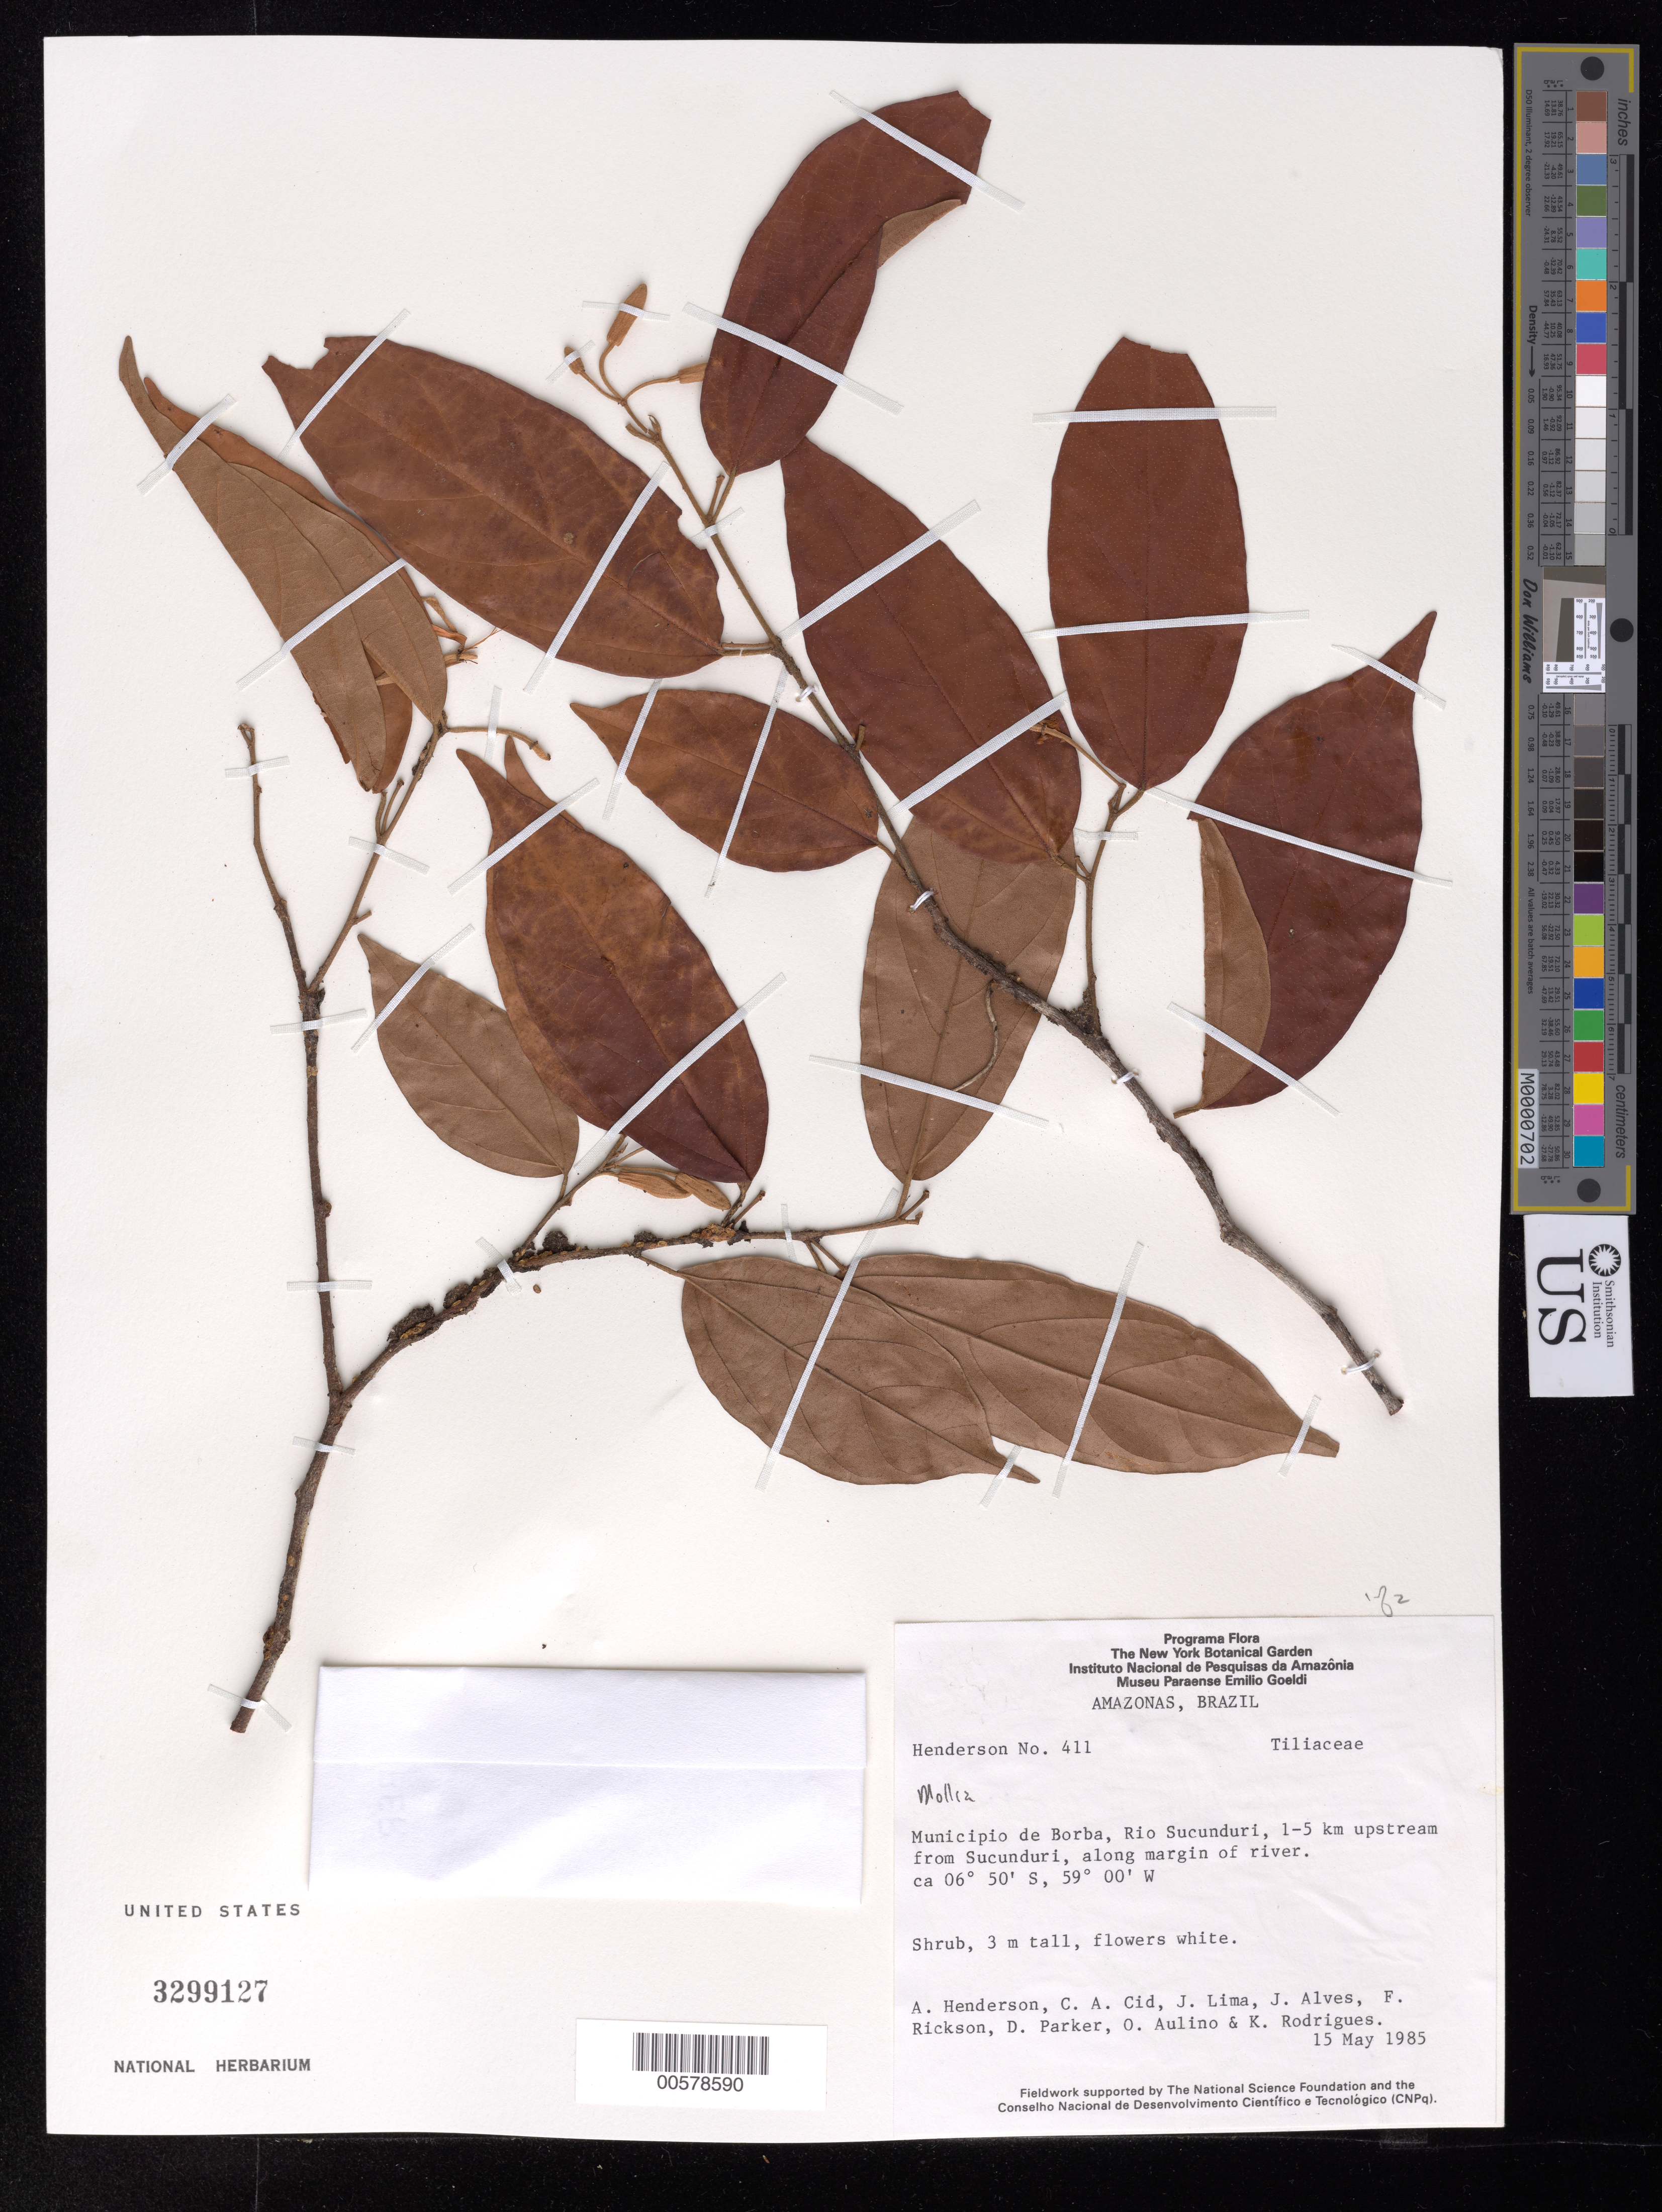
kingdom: Plantae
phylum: Tracheophyta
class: Magnoliopsida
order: Malvales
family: Malvaceae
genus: Mollia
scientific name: Mollia sphaerocarpa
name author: Gleason ex Record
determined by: Dorr, Laurence J., Curator (BOT), Smithsonian Institution - National Museum of Natural History (UNITED STATES)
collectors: A. J. Henderson, C. A. Cid Ferreira, J. Lima, J. Alves & F. R. Rickson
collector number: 411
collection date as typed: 15 May 1985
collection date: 1985-05-15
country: Brazil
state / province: Amazonas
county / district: Borba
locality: Rio Sucunduri, 1-5 km upstream from Sucunduri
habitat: Along margin of river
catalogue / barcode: US 3299127